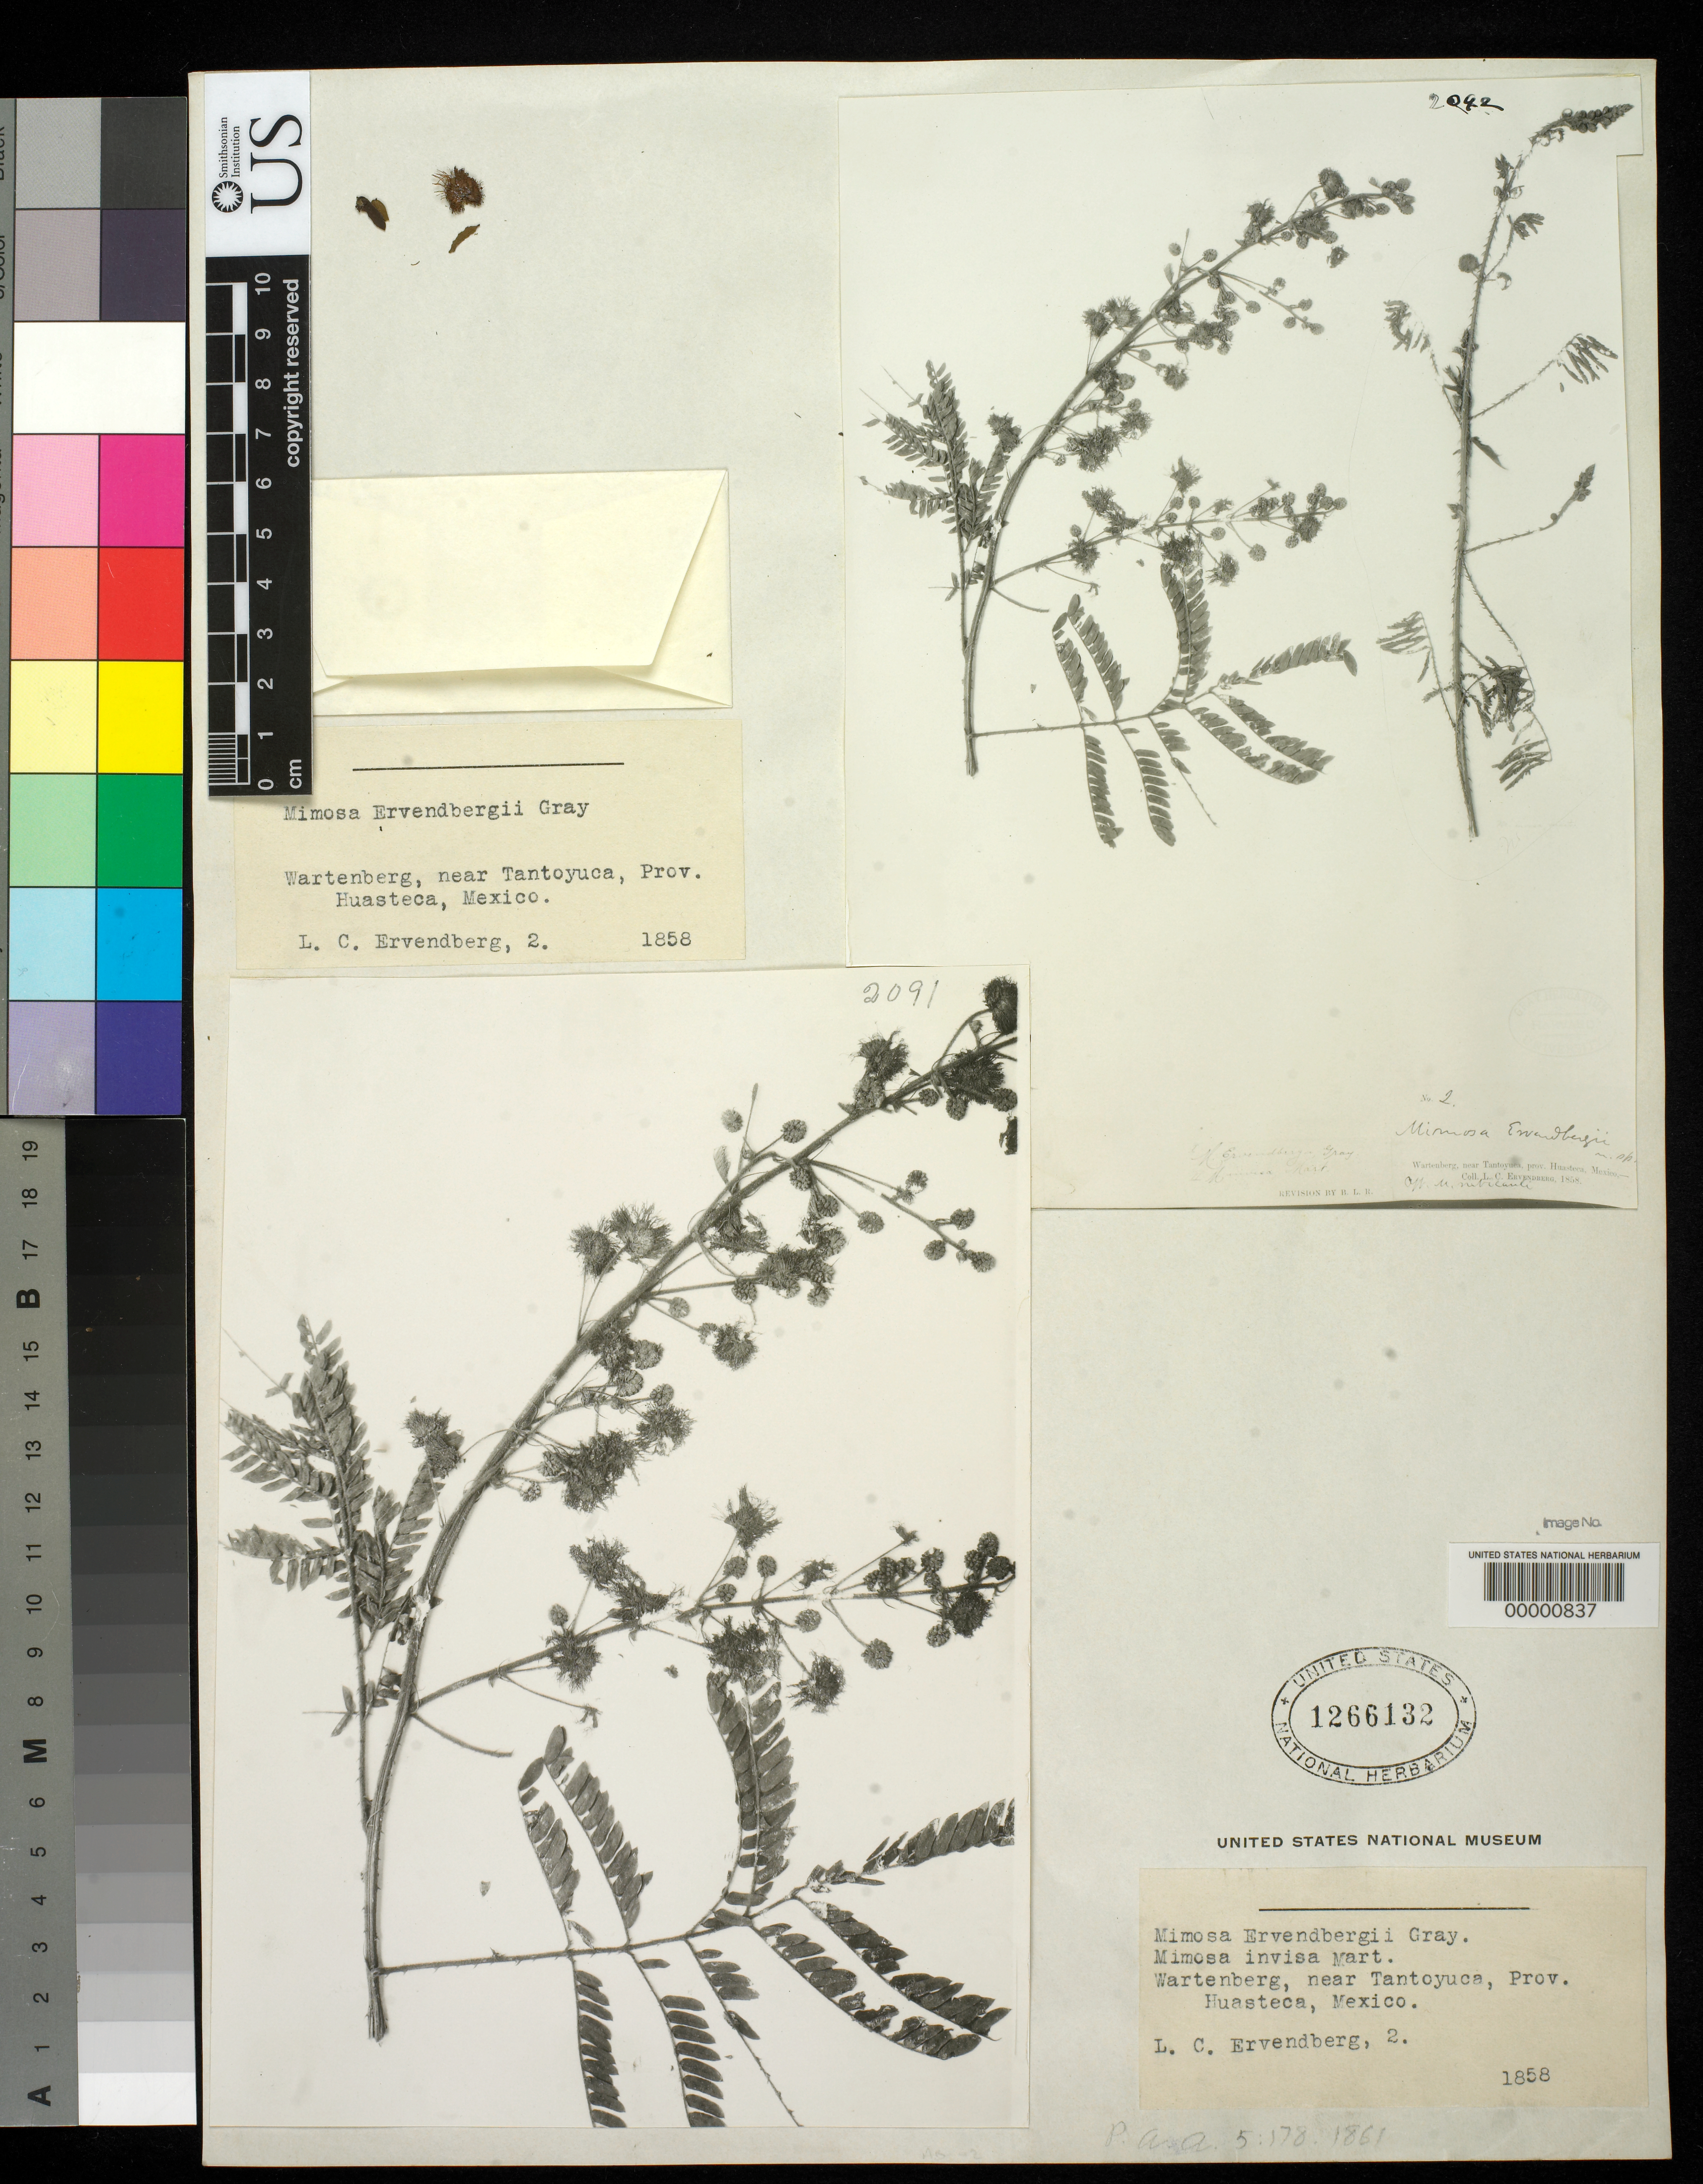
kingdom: Plantae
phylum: Tracheophyta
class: Magnoliopsida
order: Fabales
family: Fabaceae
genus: Mimosa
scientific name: Mimosa ervendbergii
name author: A. Gray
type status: Type Fragment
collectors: L. Ervendberg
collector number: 2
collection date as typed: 1858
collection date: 1858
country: Mexico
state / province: Veracruz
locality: Wartenburg, near Tantoyuca.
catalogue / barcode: US 1266132